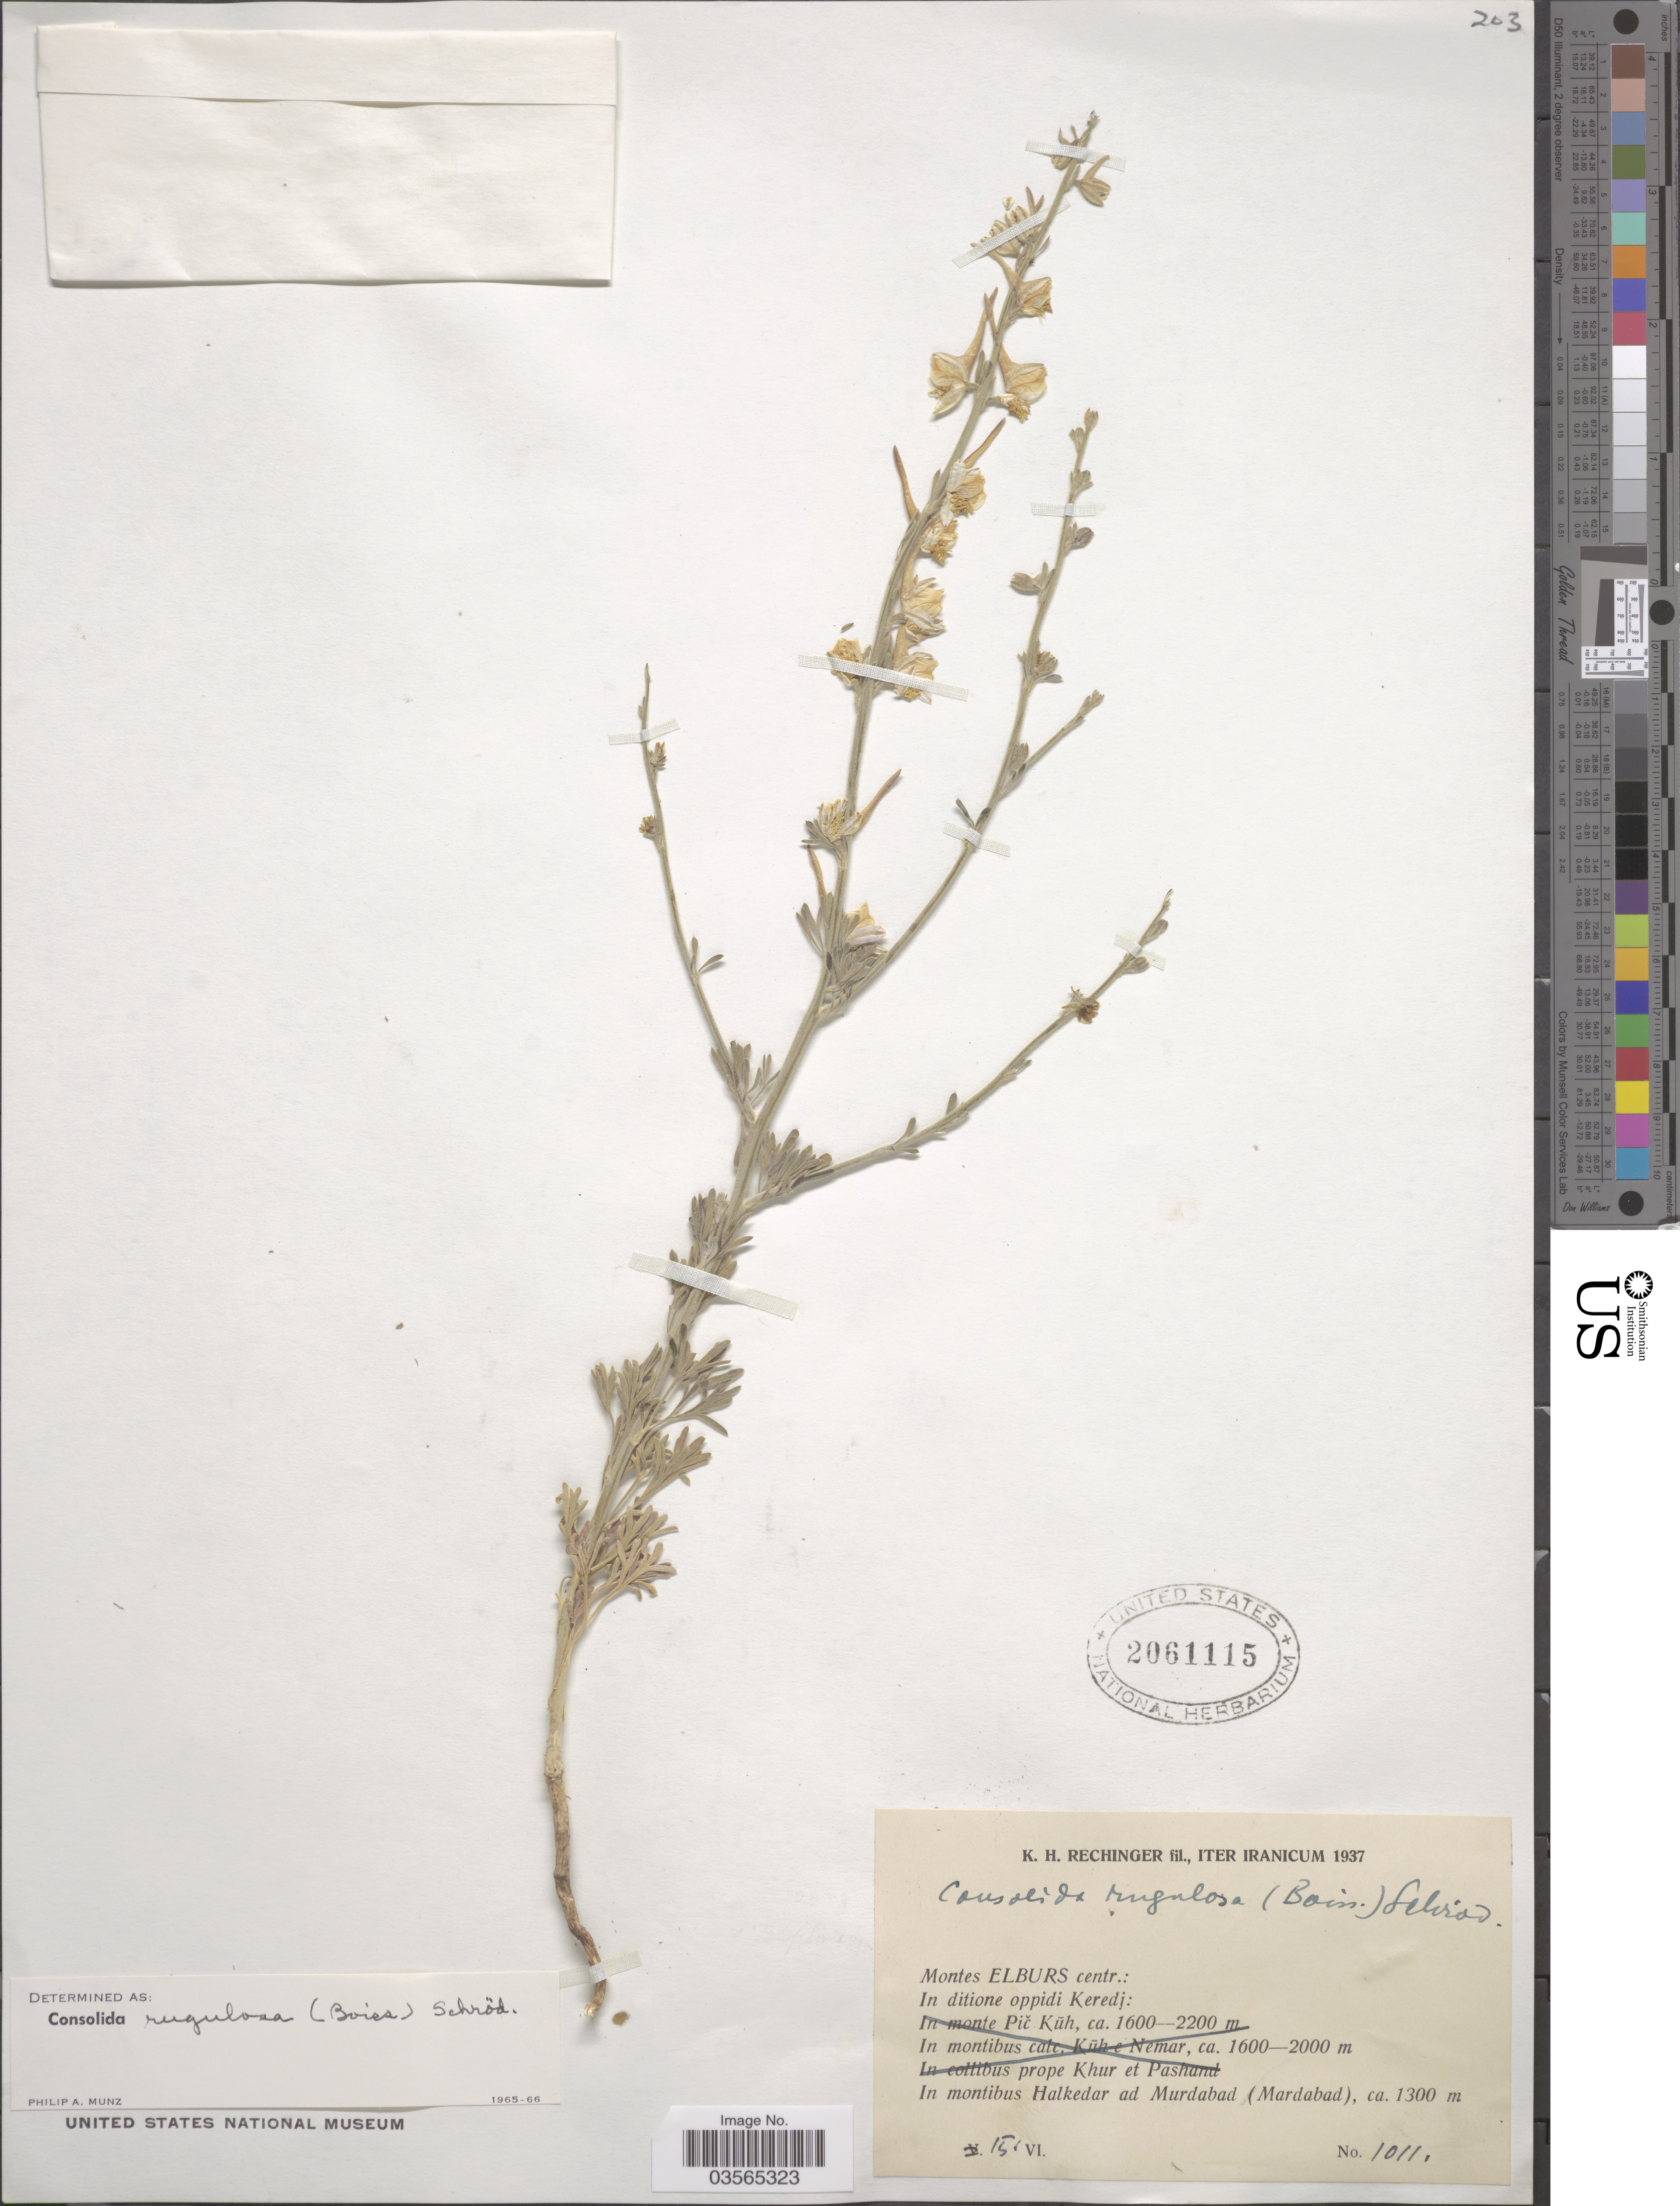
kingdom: Plantae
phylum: Tracheophyta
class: Magnoliopsida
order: Ranunculales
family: Ranunculaceae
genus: Delphinium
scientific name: Delphinium rugulosum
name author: Boiss.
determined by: Strong, Mark T., (BOT), Smithsonian Institution - National Museum of Natural History (UNITED STATES)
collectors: K. H. Rechinger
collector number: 1011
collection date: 1937-06-15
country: Iran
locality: Montes Elburs centr.: In ditione oppidi Keredj. In montibus Halkedar ad Murdabad (Mardabad).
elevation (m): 1300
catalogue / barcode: US 2061115